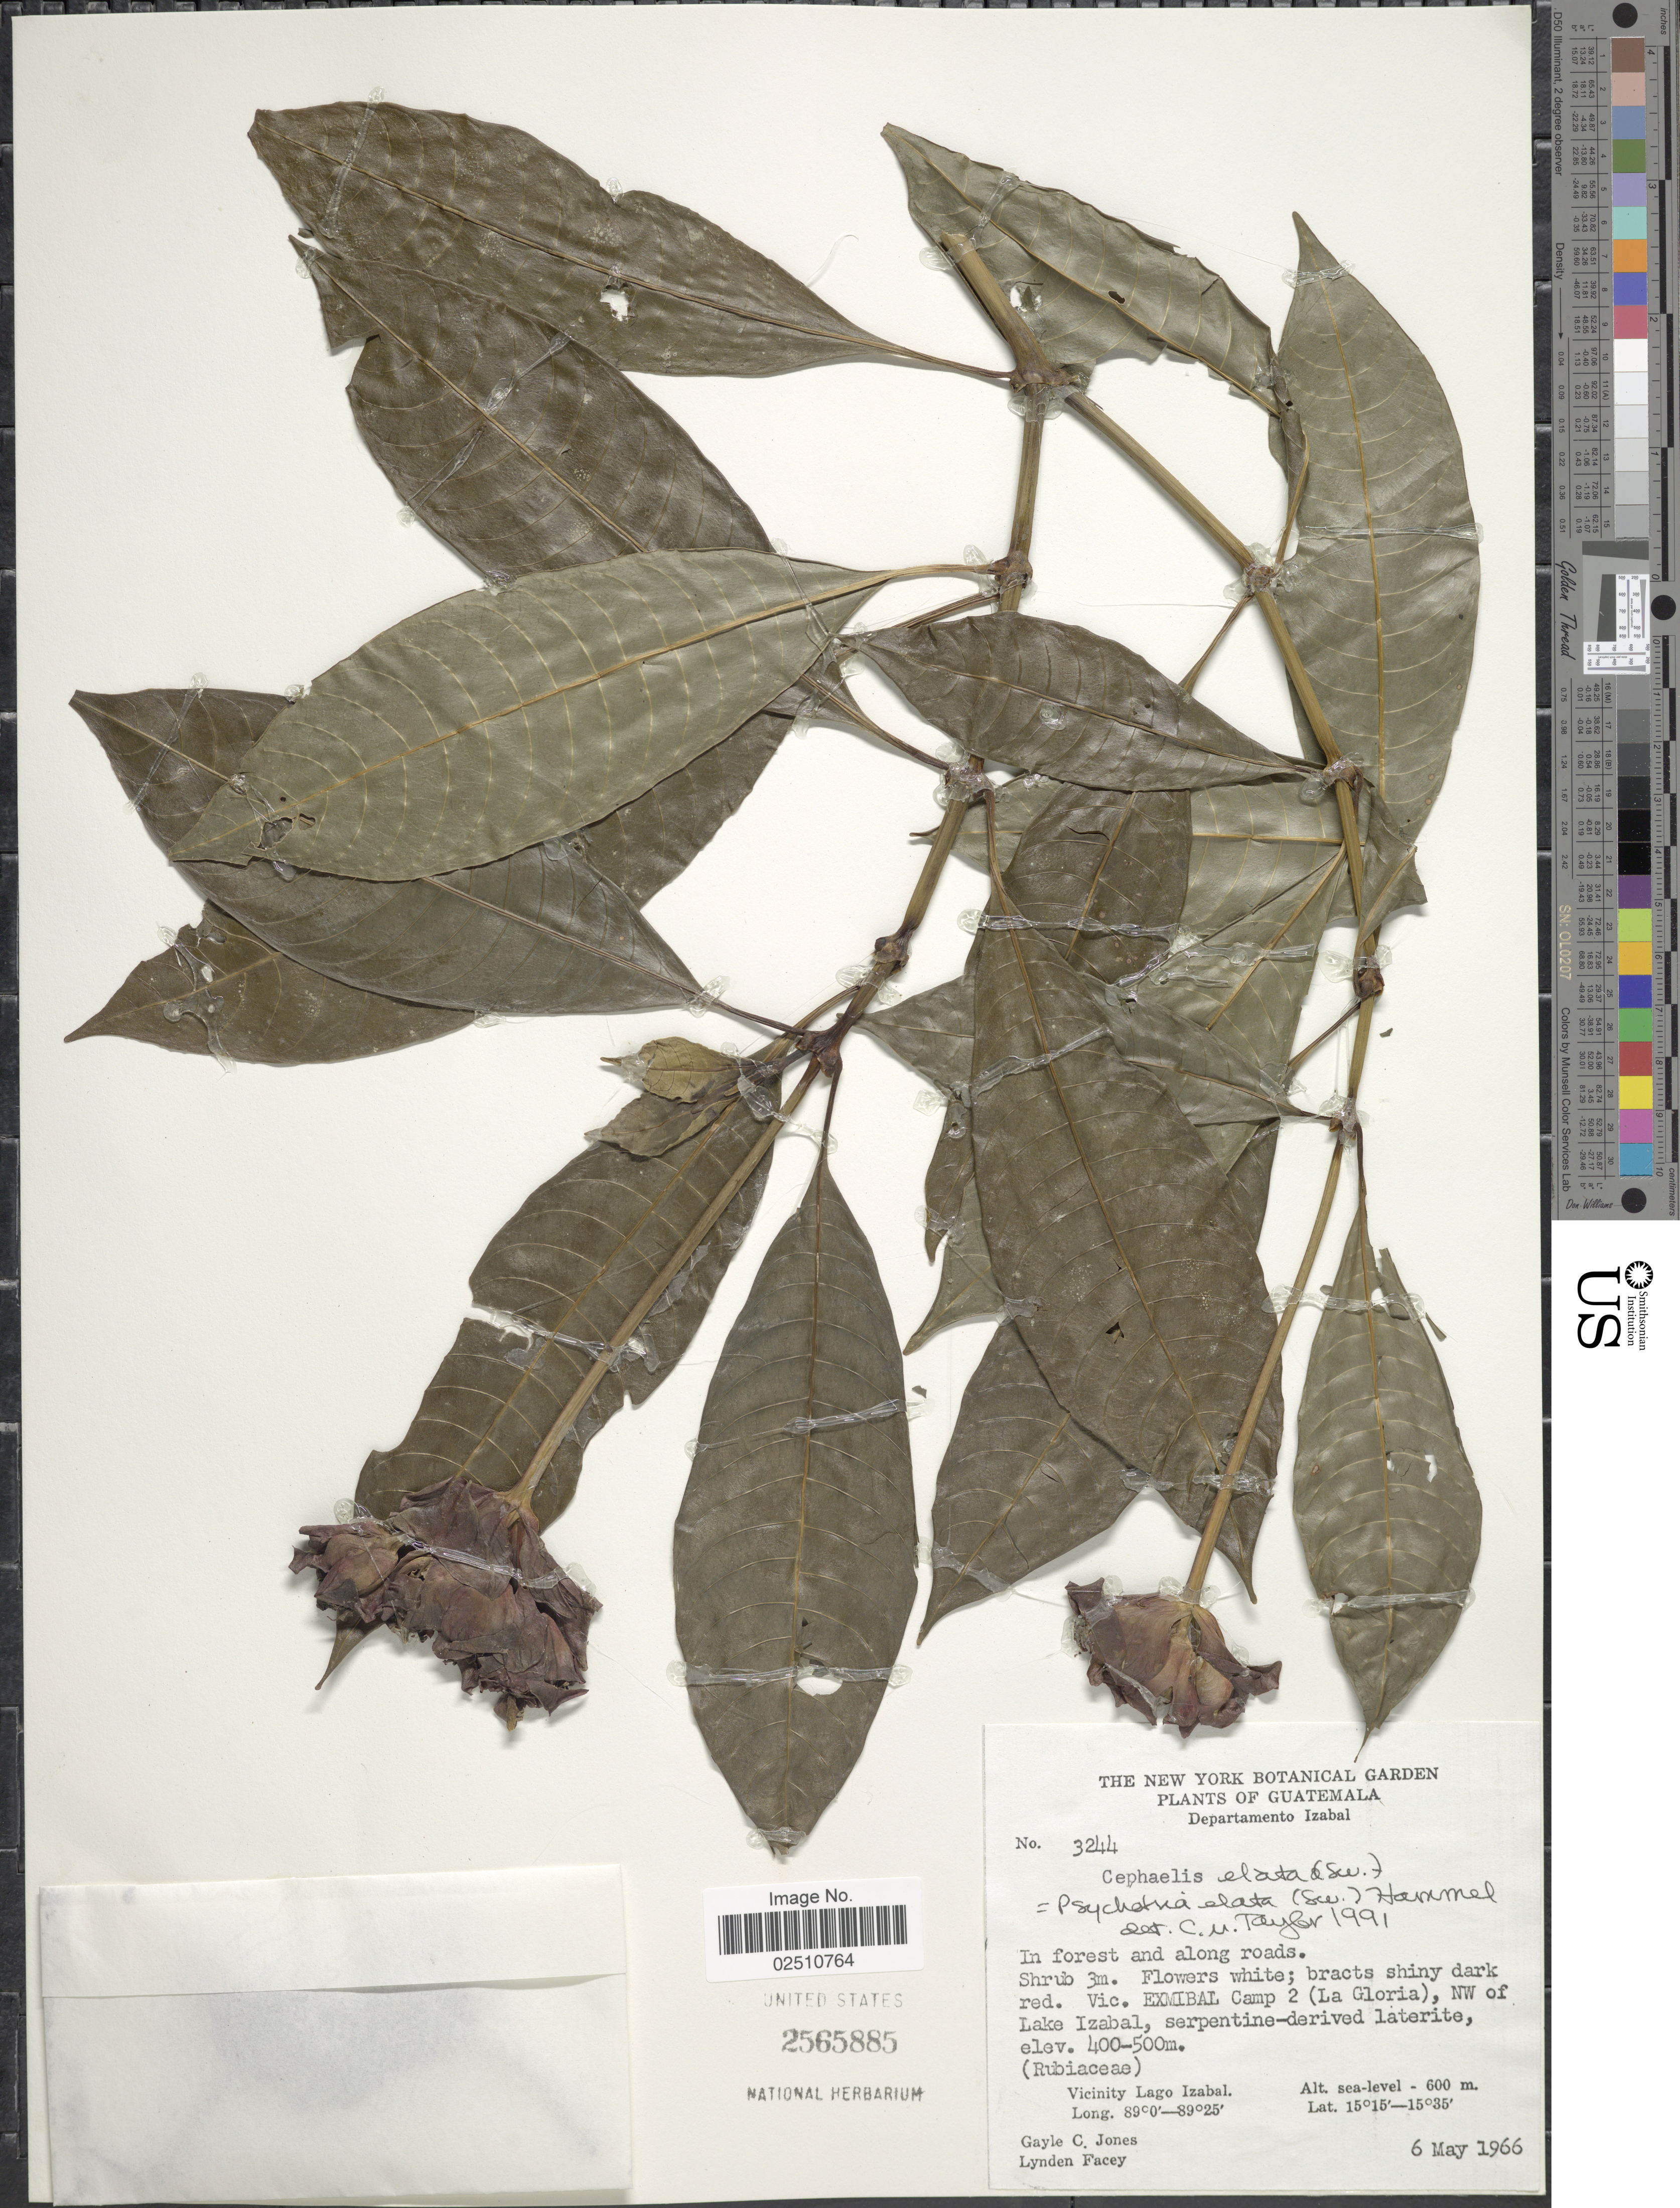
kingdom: Plantae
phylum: Tracheophyta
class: Magnoliopsida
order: Gentianales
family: Rubiaceae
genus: Psychotria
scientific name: Psychotria elata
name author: (Sw.) Hammel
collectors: G. C. Jones & L. Facey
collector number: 3244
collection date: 1966-05-06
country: Guatemala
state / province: Izabal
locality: In forest and along roads, Vic. Exmibal Camp 2 (La Gloria), NW of Lake Izabal, Vicinity Lago Izabal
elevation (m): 600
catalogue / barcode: US 2565885